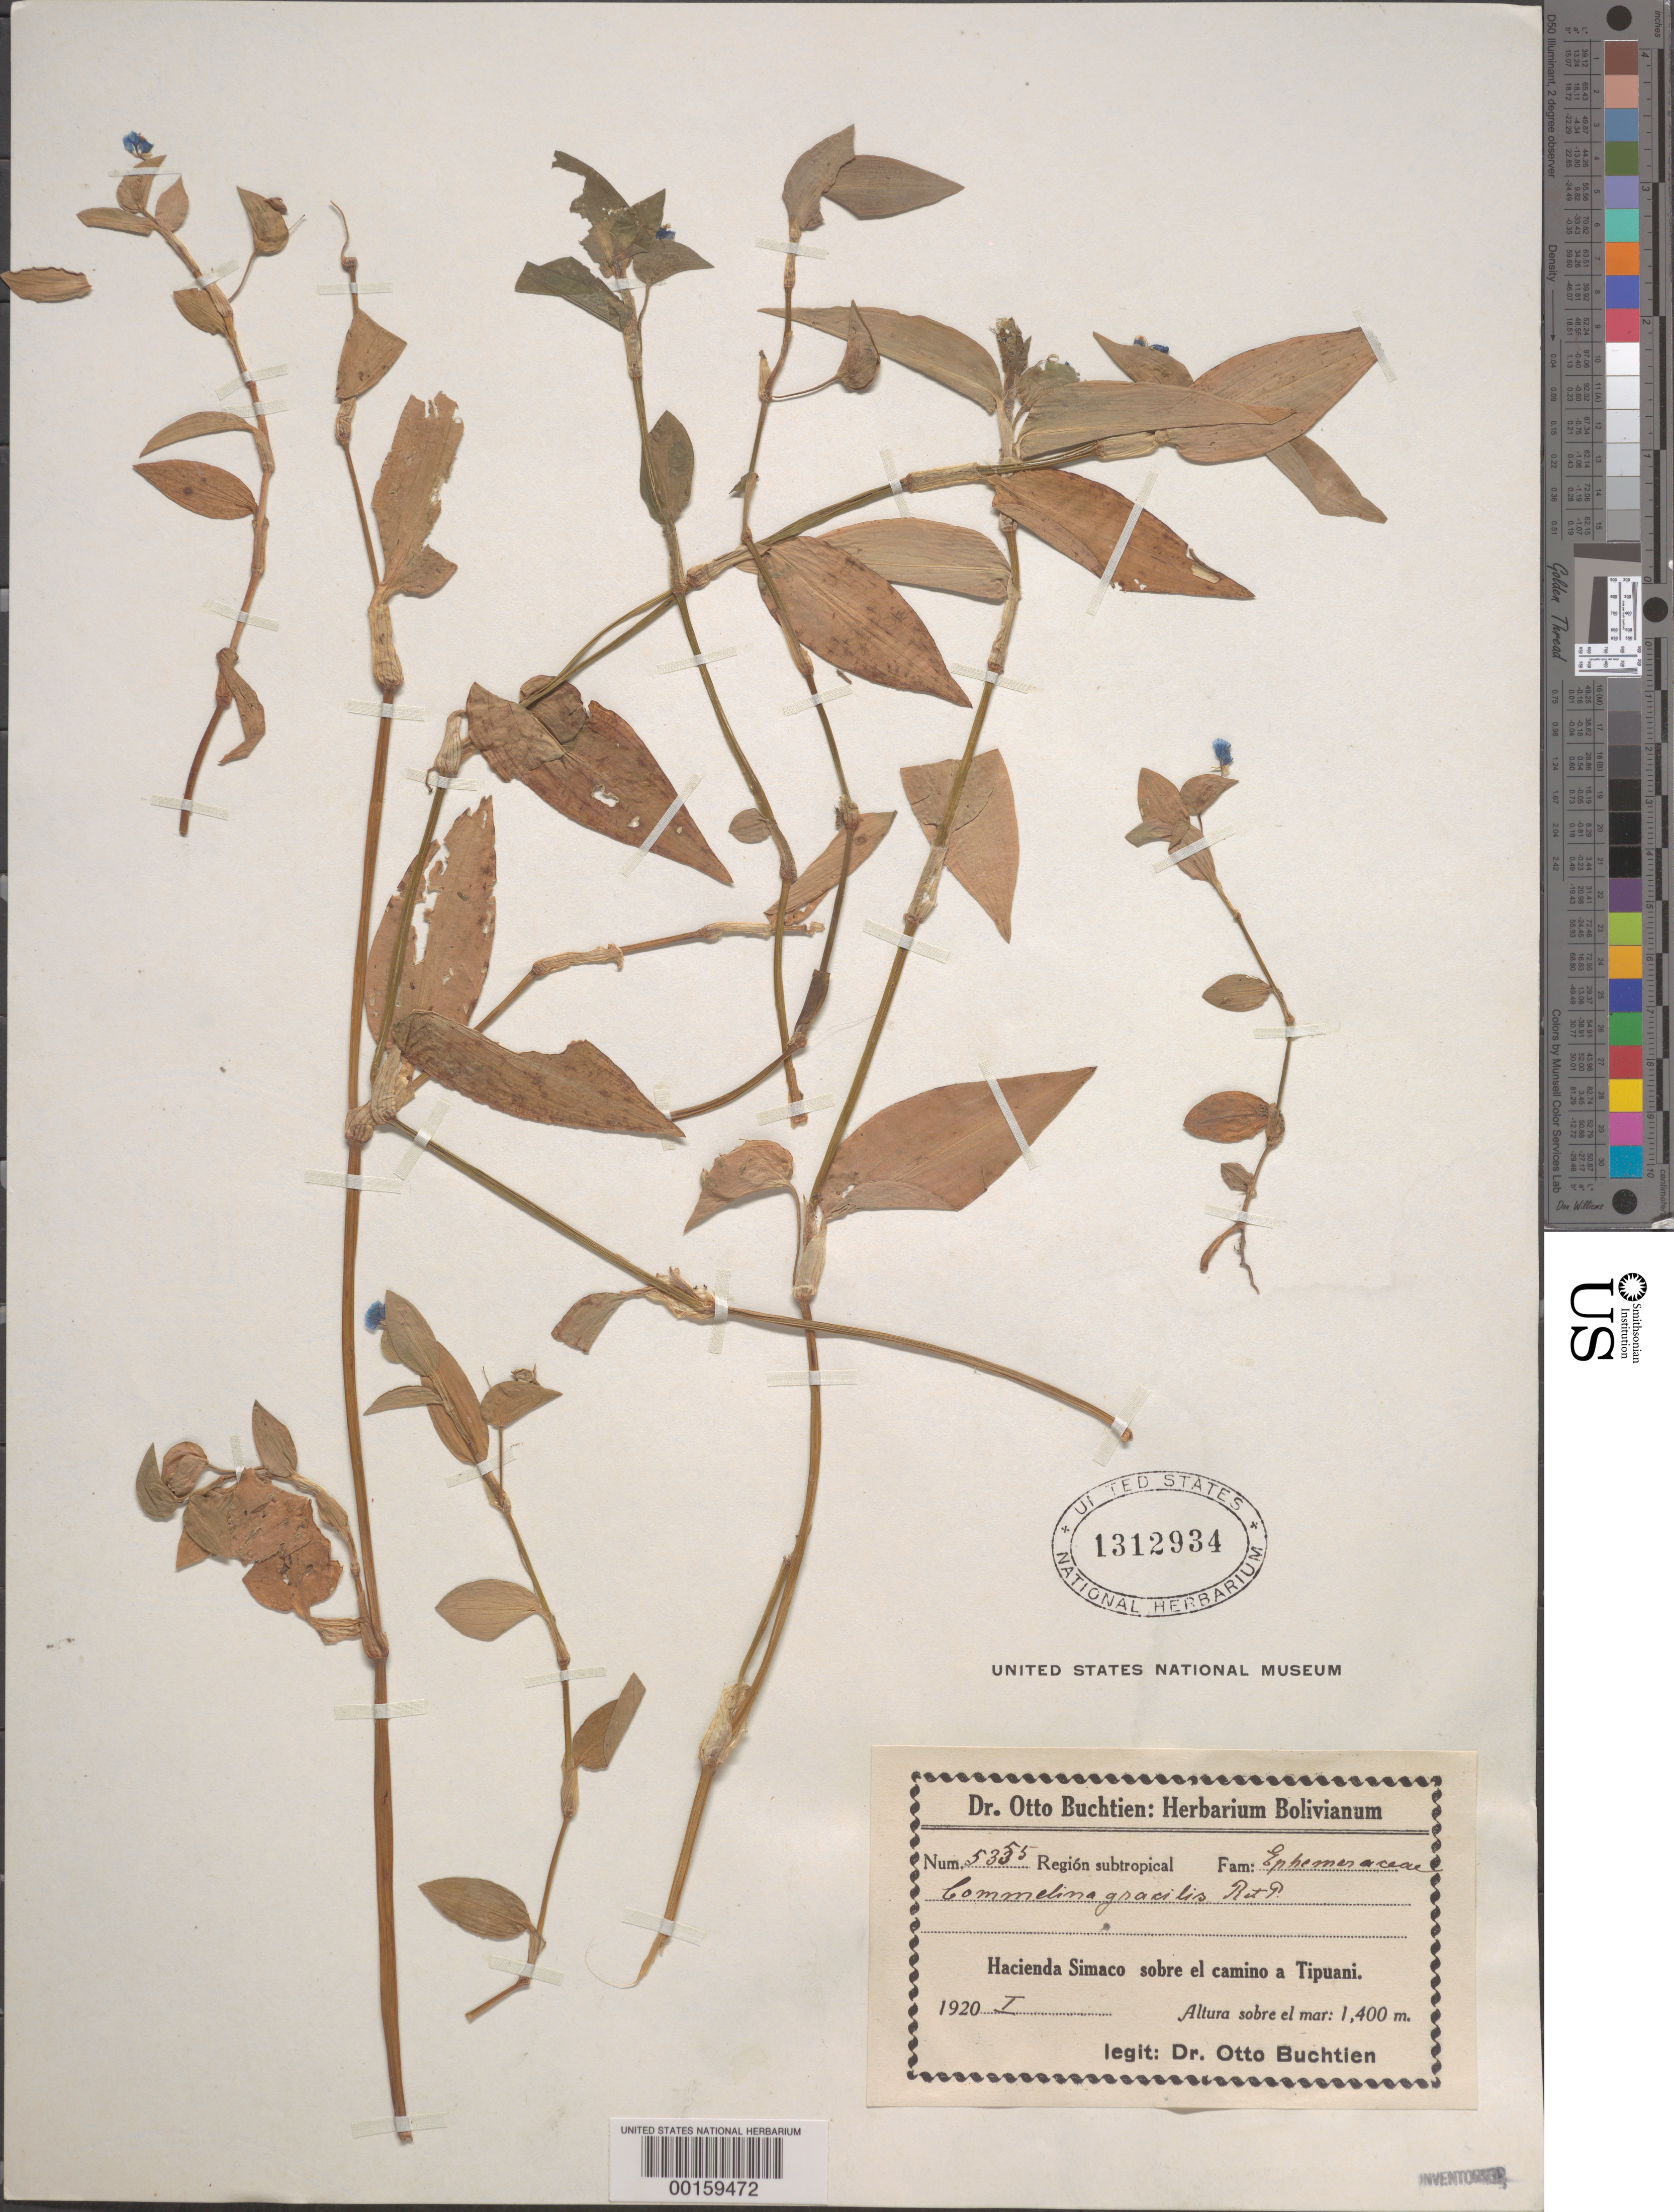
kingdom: Plantae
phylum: Tracheophyta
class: Liliopsida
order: Commelinales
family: Commelinaceae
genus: Commelina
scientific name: Commelina diffusa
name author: Burm. f.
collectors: O. Buchtien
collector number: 5355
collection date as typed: Jan 1920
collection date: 1920-01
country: Bolivia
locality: Tipuani; Hacienda Simaco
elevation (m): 1400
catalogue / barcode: US 1312934